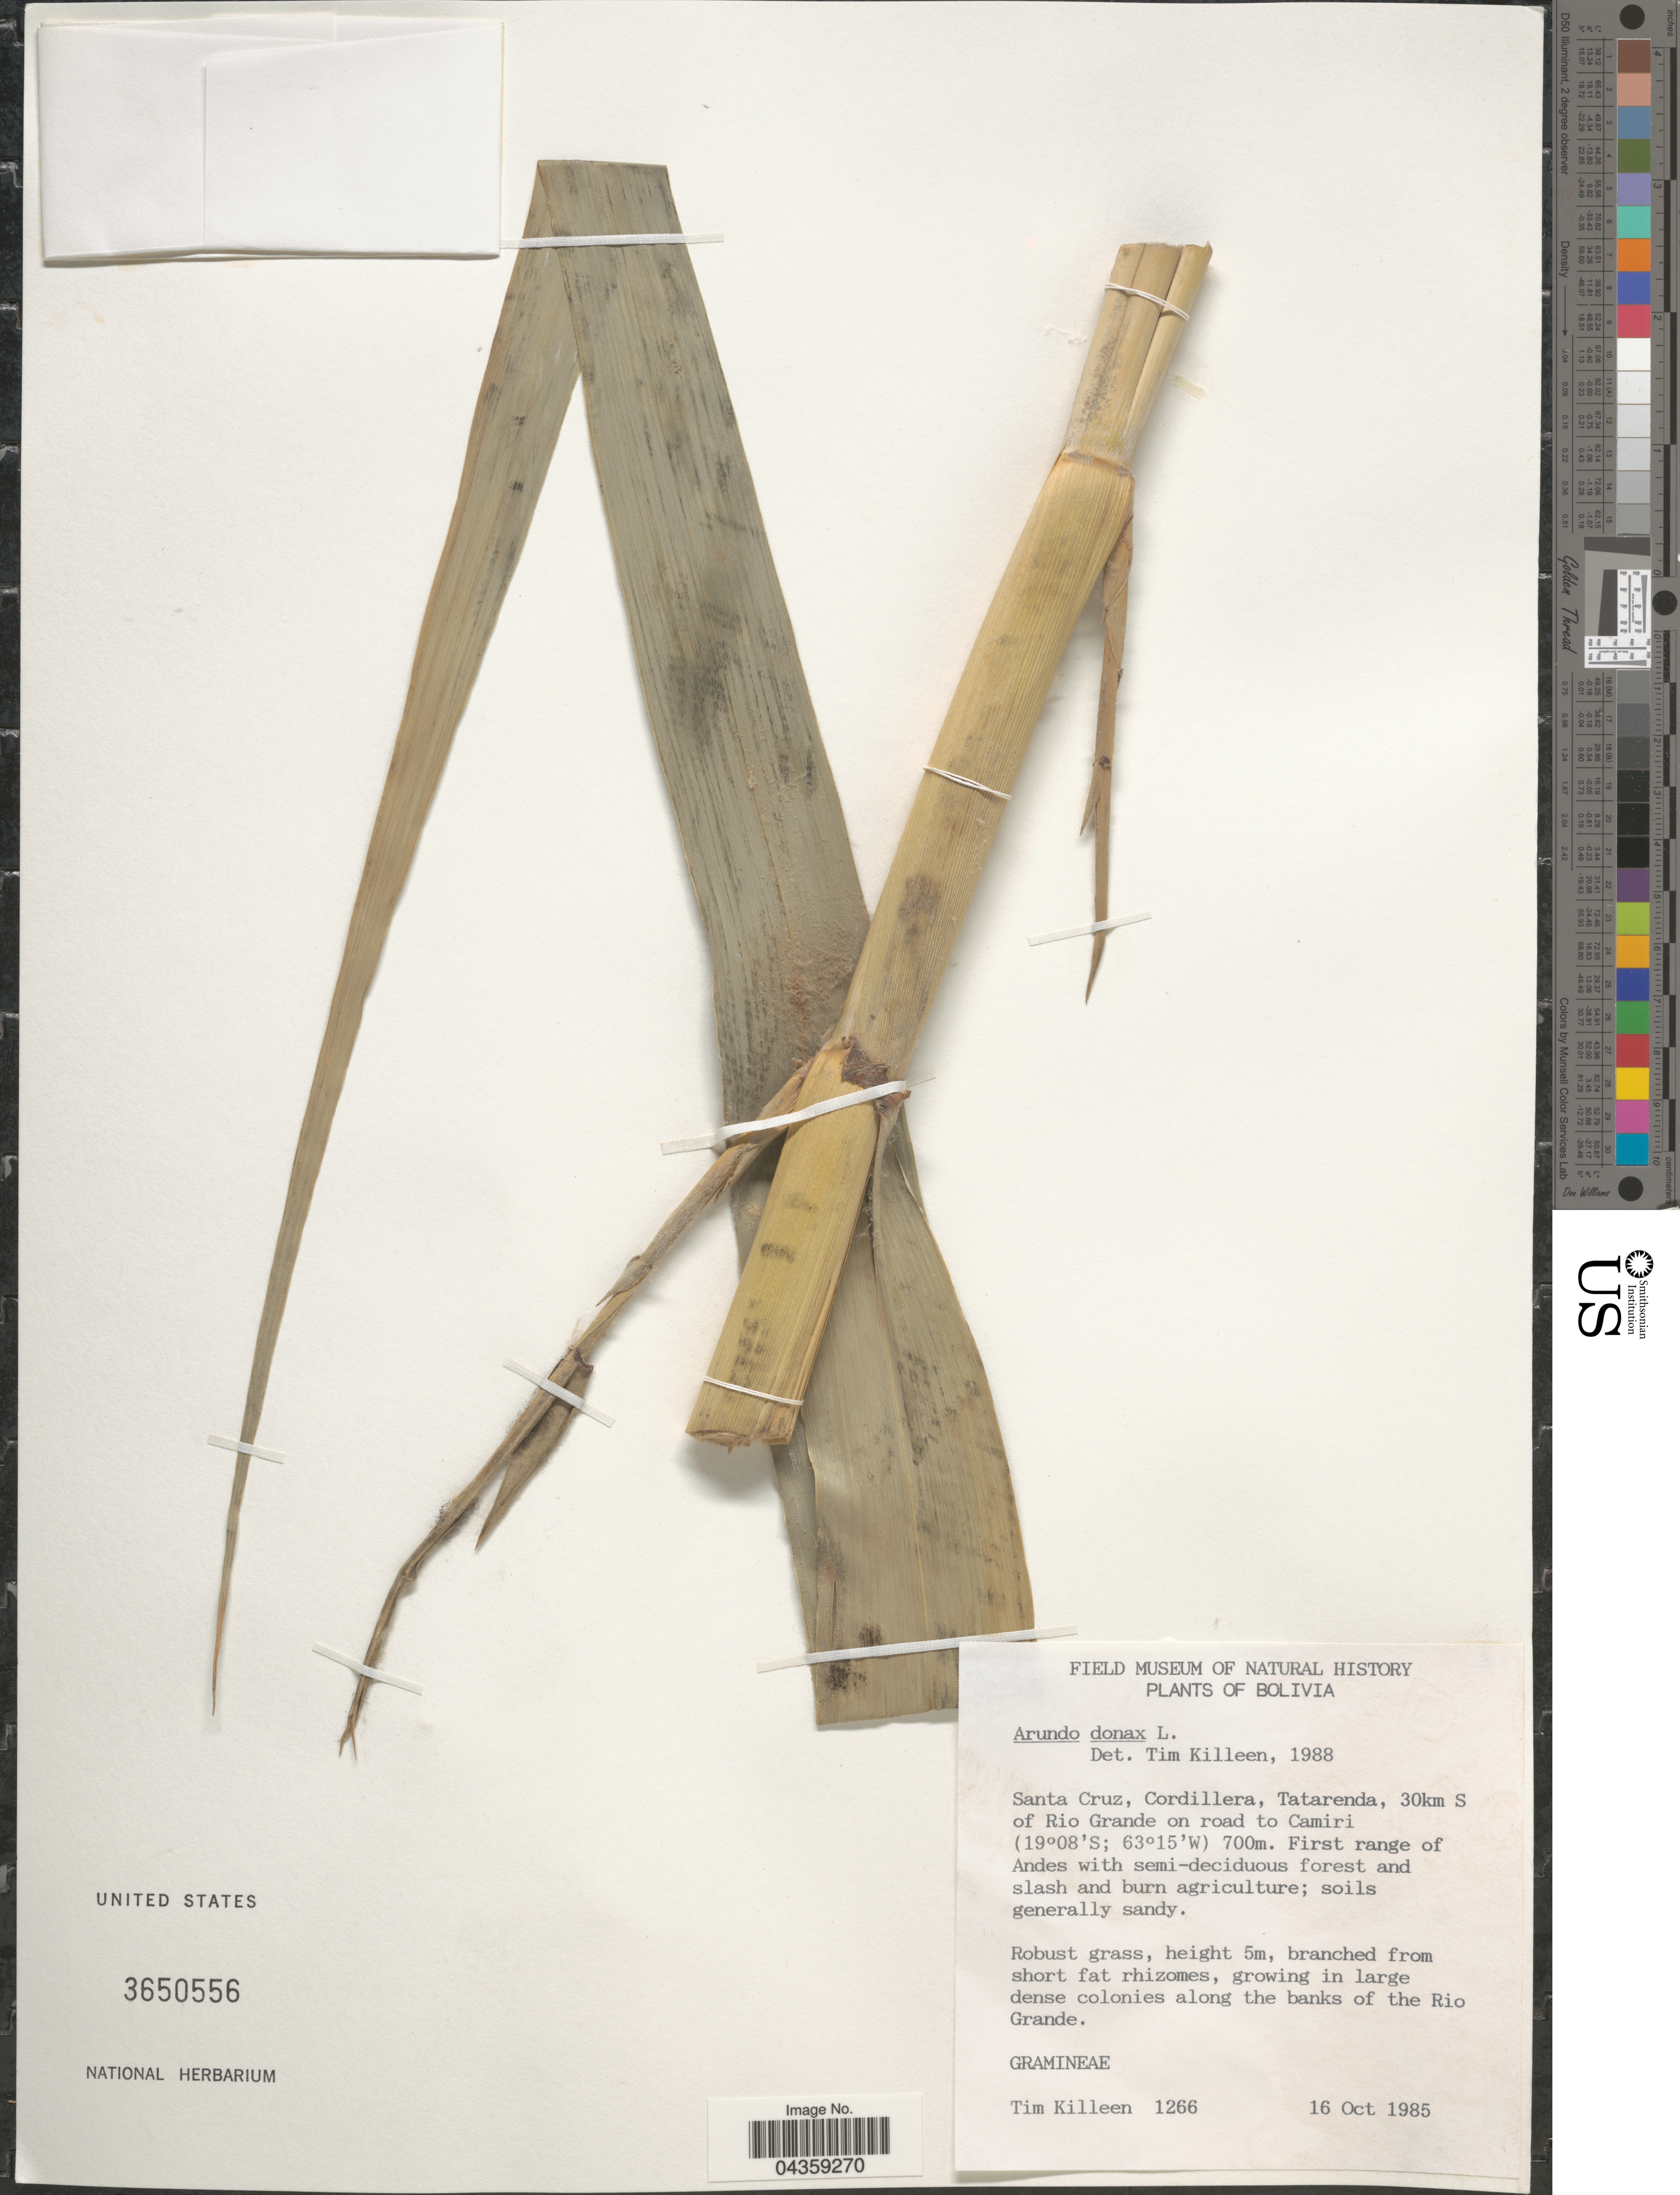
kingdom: Plantae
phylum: Tracheophyta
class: Liliopsida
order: Poales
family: Poaceae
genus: Arundo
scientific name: Arundo donax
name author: L.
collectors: T. J. Killeen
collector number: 1266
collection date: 1985-10-16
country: Bolivia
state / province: Santa Cruz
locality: Cordillera, Tatarenda, 30km S of Rio Grande on road to Camiri.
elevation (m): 700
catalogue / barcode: US 3650556